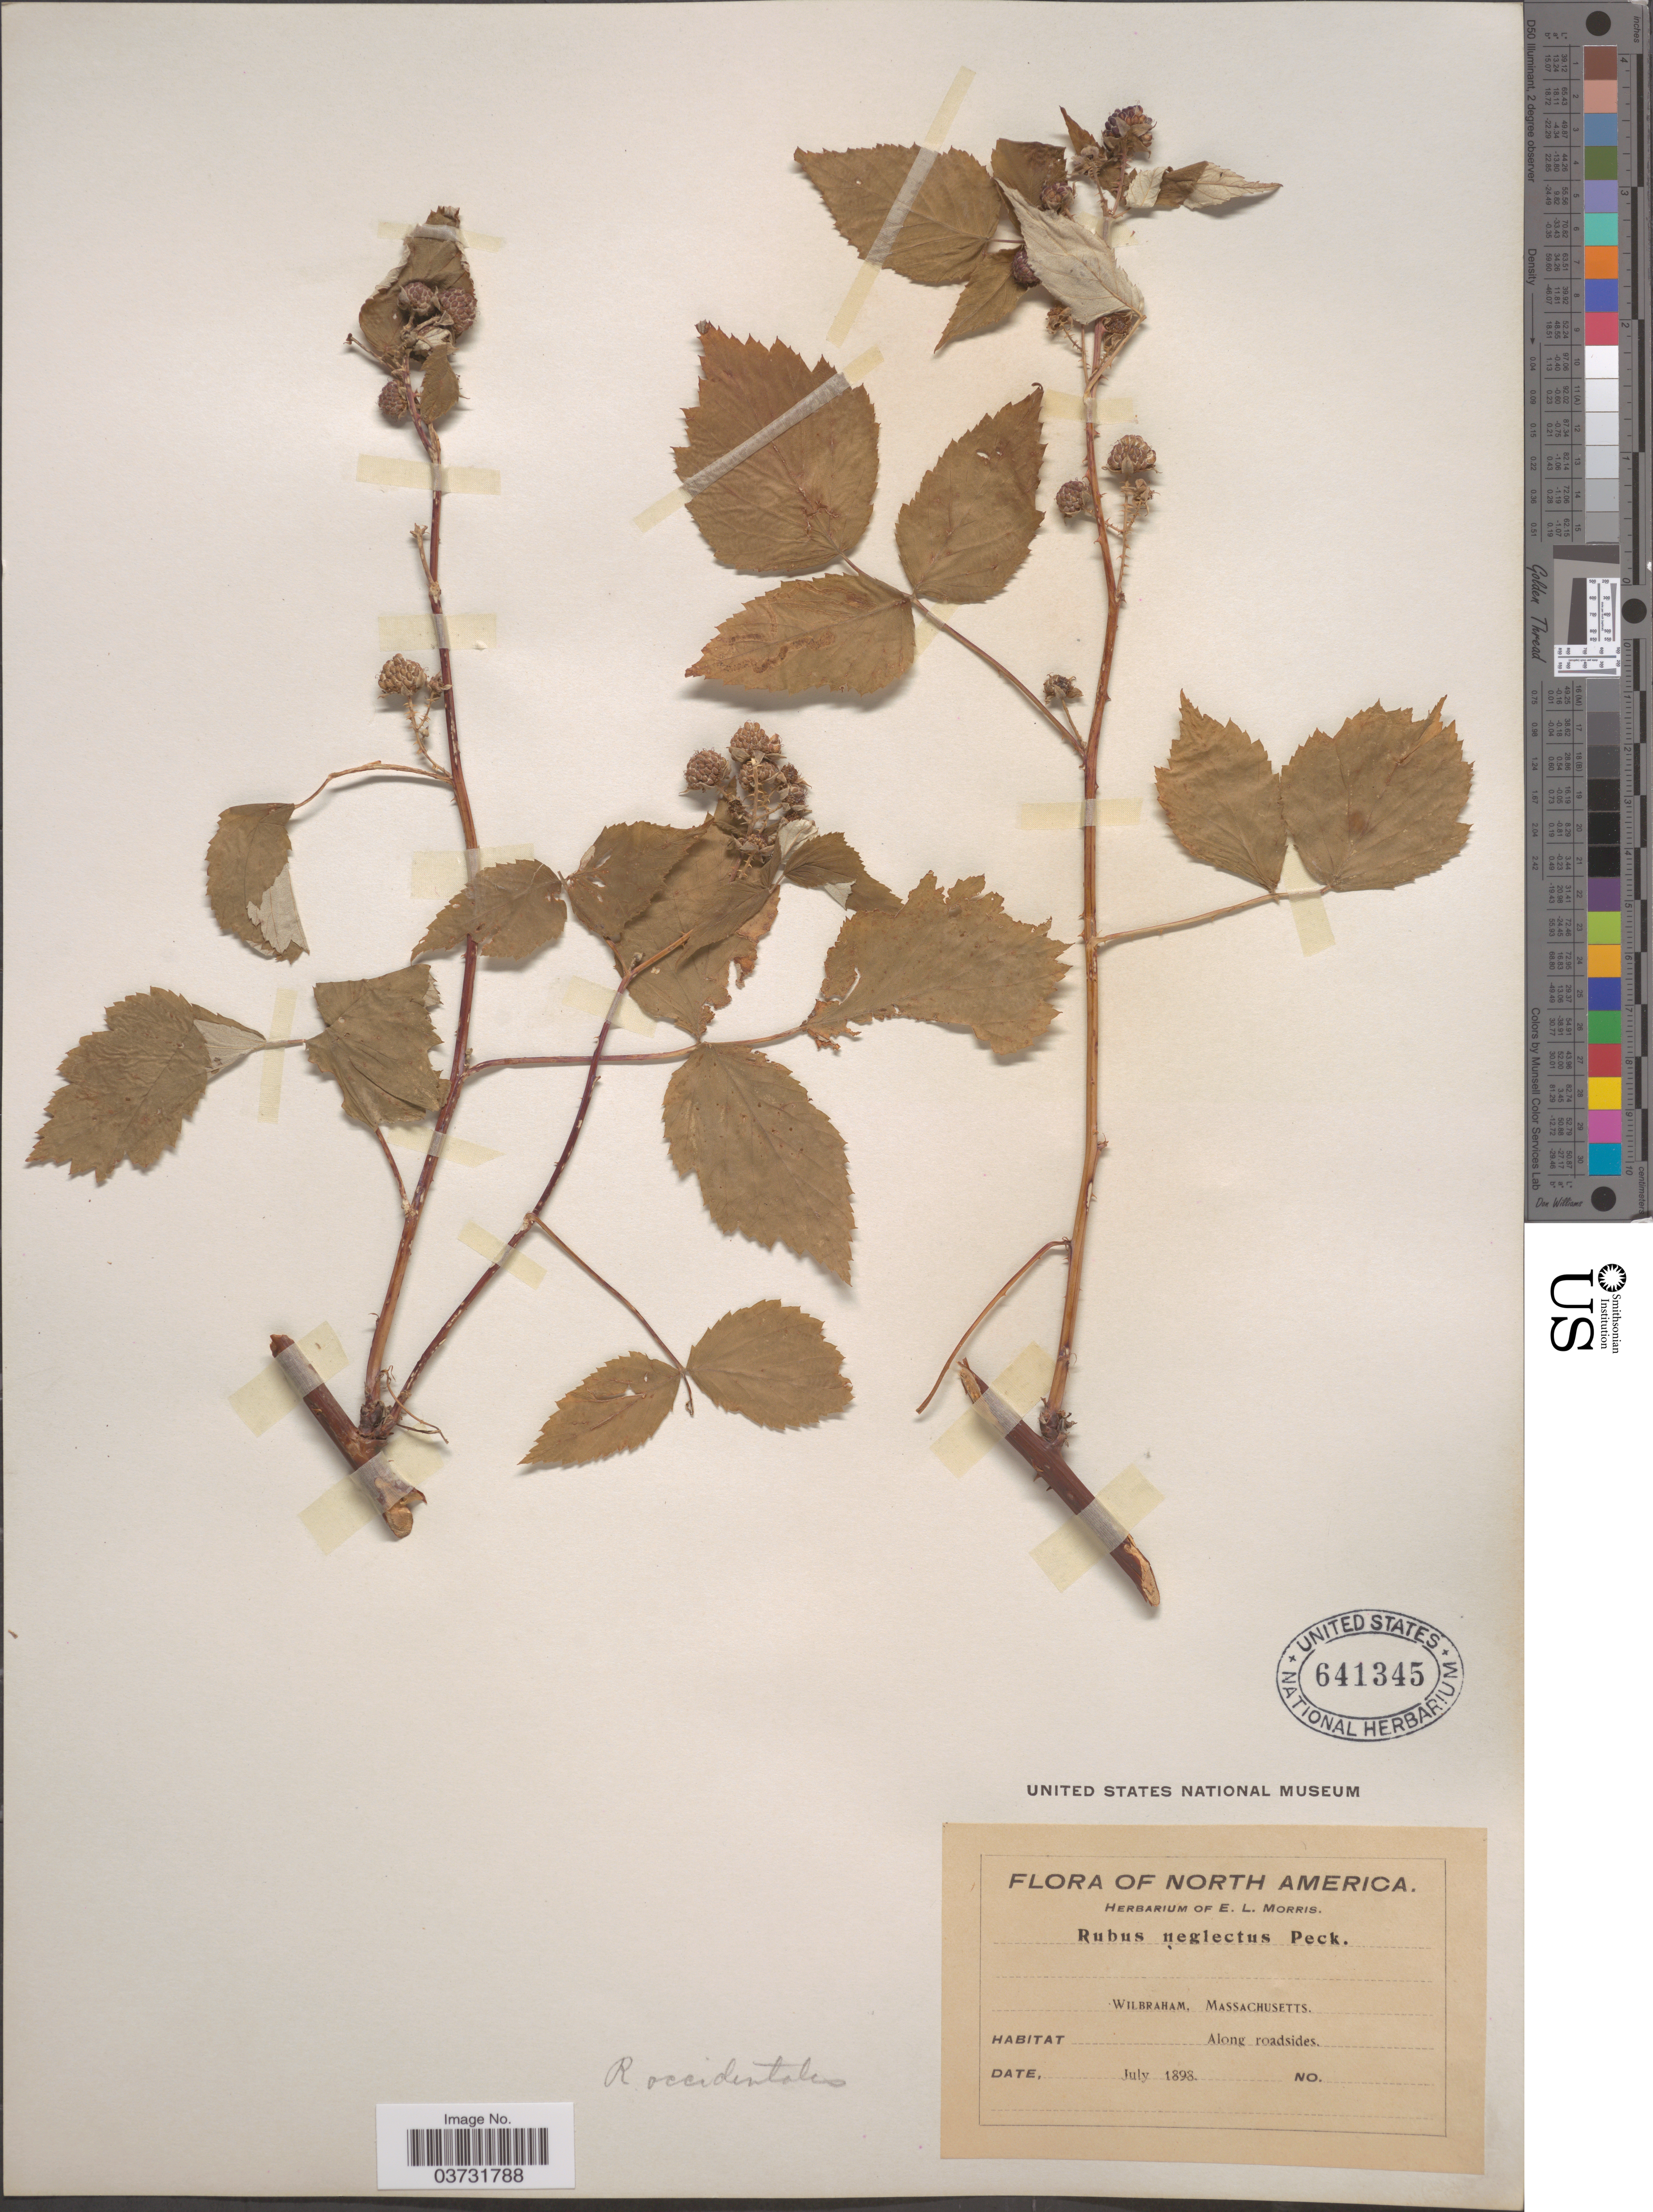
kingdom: Plantae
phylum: Tracheophyta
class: Magnoliopsida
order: Rosales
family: Rosaceae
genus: Rubus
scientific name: Rubus occidentalis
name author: L.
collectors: ex herb. E.L. Morris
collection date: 1898-07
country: United States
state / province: Massachusetts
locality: Wilbraham.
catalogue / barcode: US 641345